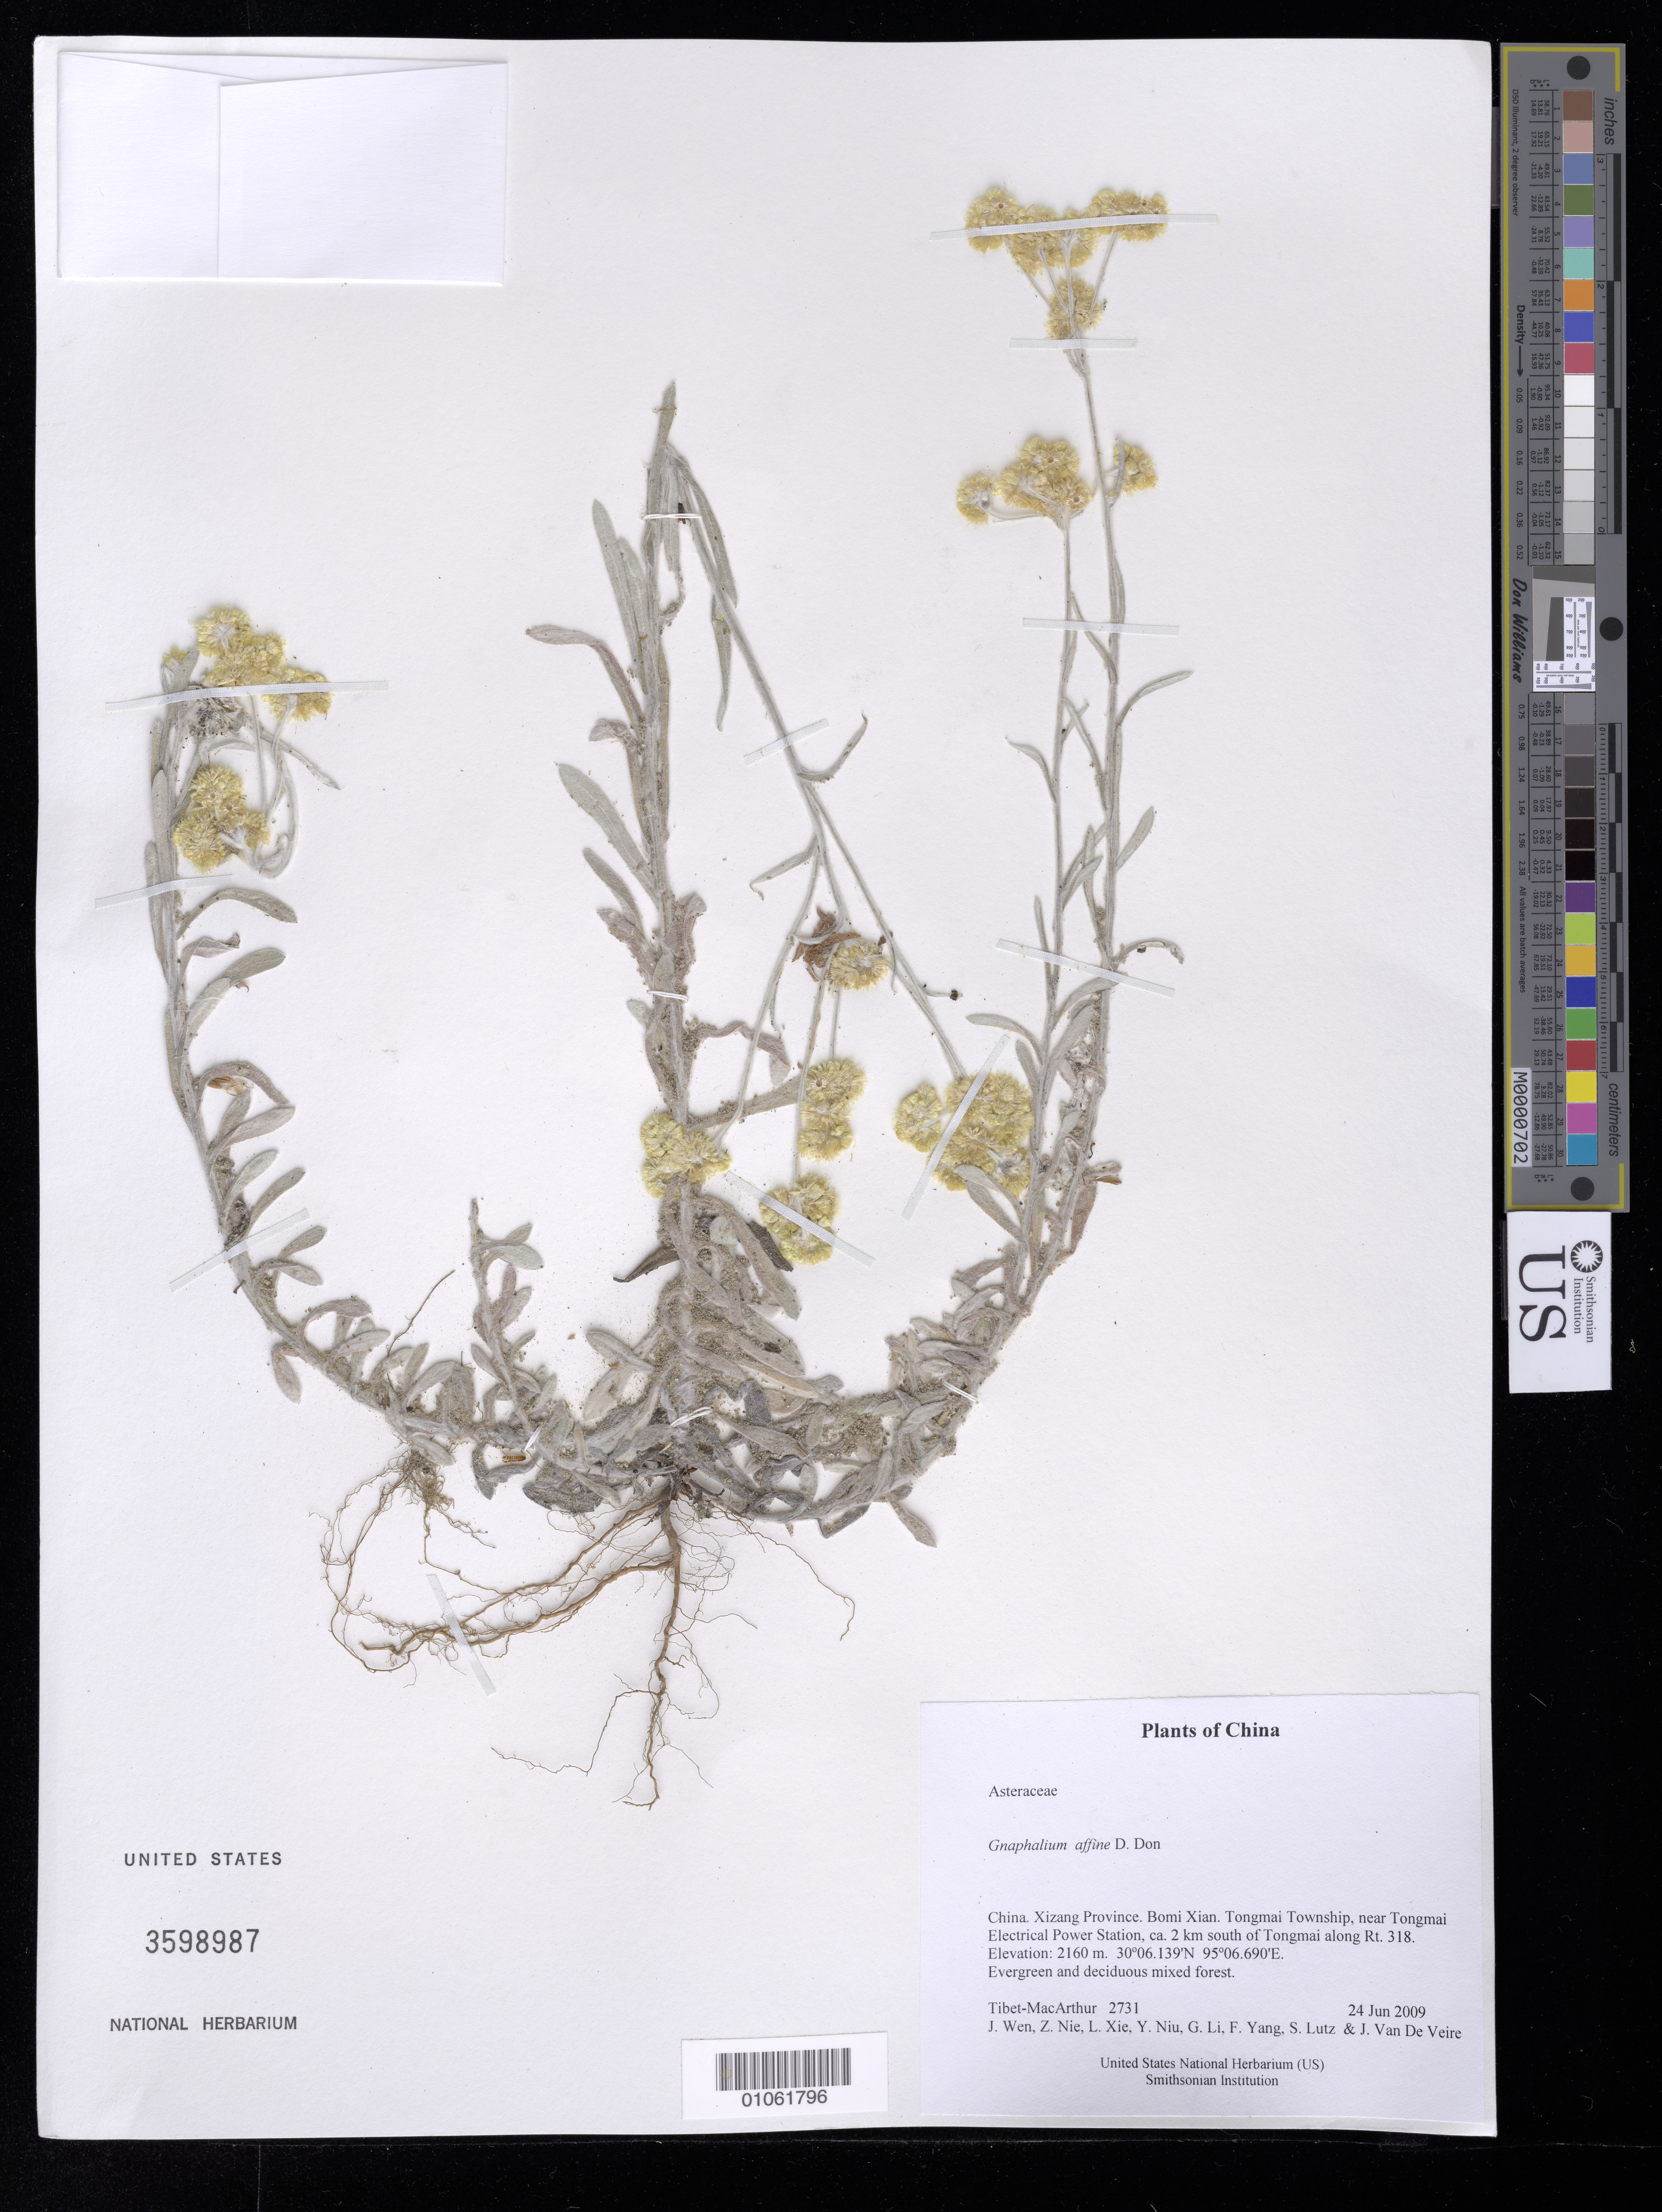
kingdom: Plantae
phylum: Tracheophyta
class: Magnoliopsida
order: Asterales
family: Asteraceae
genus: Gnaphalium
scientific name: Gnaphalium affine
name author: D. Don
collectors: Tibet-MacArthur, J. Wen, Z. Nie, L. Xie, Y. Niu, G. Li, F. Yang, S. Lutz & J. Van De Veire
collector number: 2731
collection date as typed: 24 Jun 2009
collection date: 2009-06-24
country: China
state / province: Xizang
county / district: Bomi Xian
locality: Tongmai Township, near Tongmai Electrical Power Station, ca. 2 km south of Tongmai along Rt. 318.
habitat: Evergreen and deciduous mixed forest.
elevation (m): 2160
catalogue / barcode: US 3598987